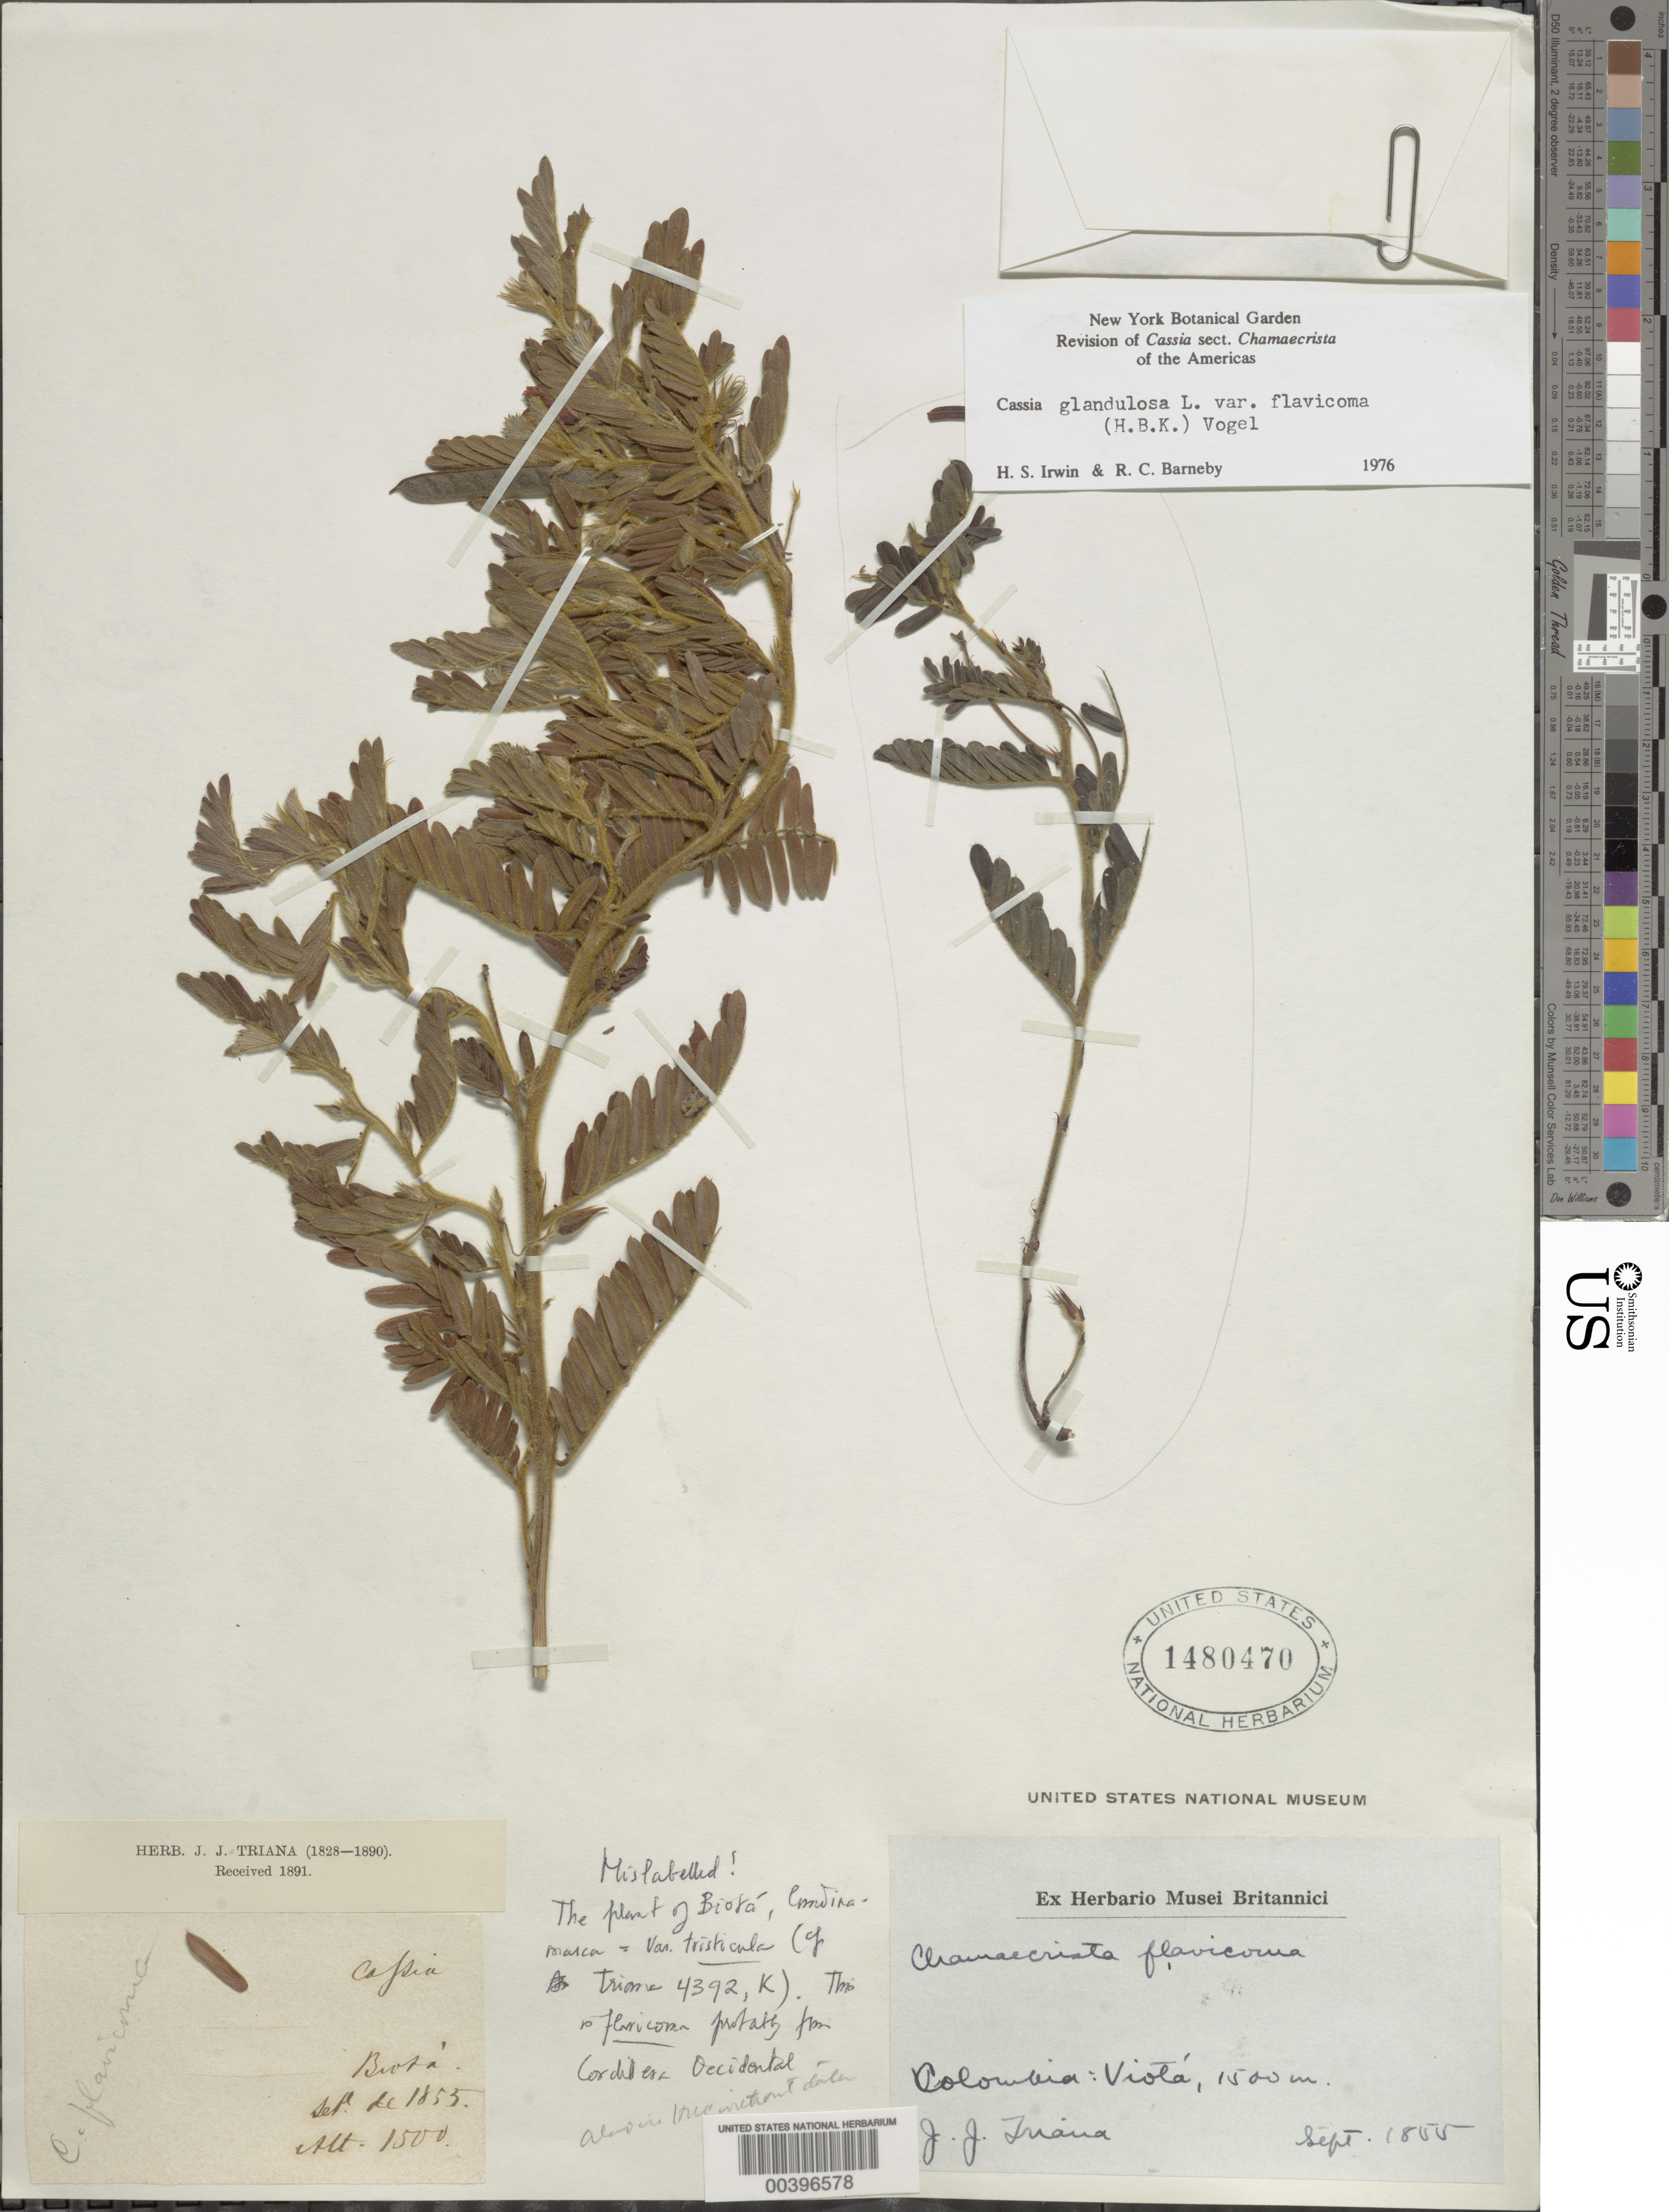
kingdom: Plantae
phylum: Tracheophyta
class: Magnoliopsida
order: Fabales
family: Fabaceae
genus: Chamaecrista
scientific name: Chamaecrista glandulosa var. flavicoma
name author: (Kunth) H.S. Irwin & Barneby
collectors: J. J. Triana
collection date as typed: Sep 1855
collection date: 1855-09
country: Colombia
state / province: Cundinamarca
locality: Biota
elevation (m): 1500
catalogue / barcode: US 1480470